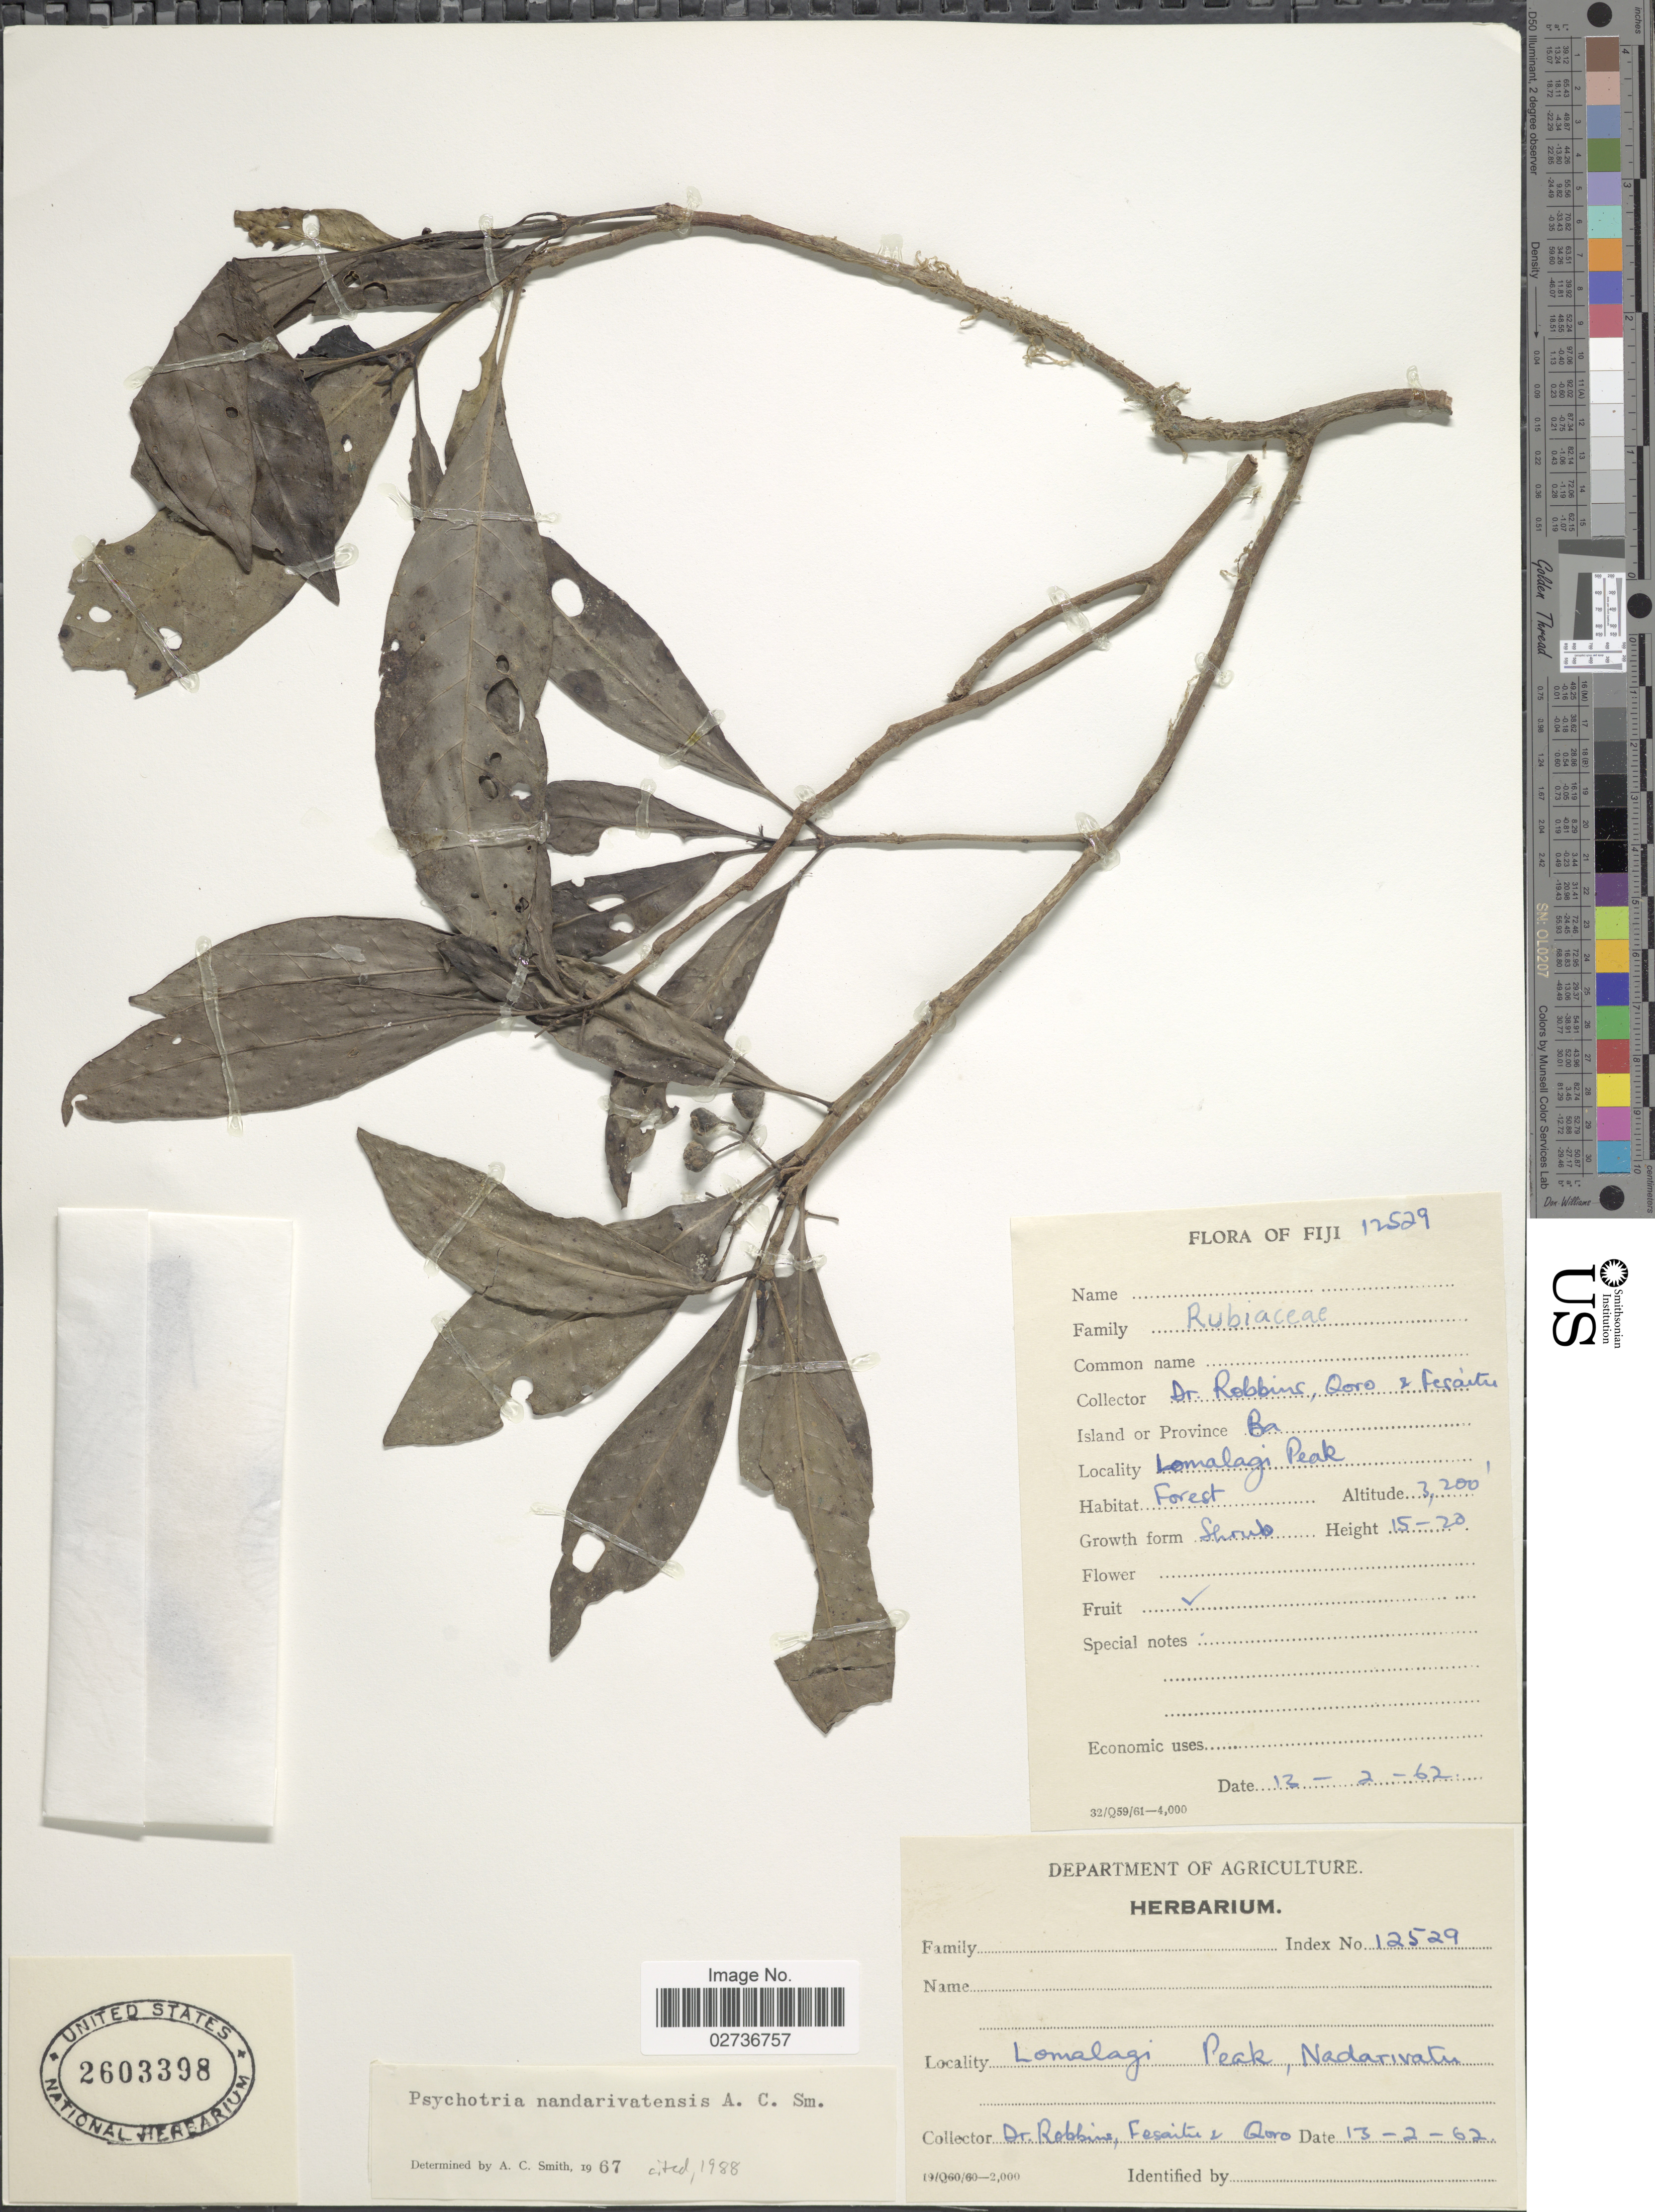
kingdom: Plantae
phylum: Tracheophyta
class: Magnoliopsida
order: Gentianales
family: Rubiaceae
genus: Psychotria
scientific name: Psychotria nandarivatensis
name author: A.C. Sm.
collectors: -- Robbins, Q.T. Fesaitu & Qoro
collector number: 12529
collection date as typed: Transcribed d/m/y: 13/2/62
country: Fiji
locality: Ba. Lomalagi Peak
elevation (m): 975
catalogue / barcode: US 2603398